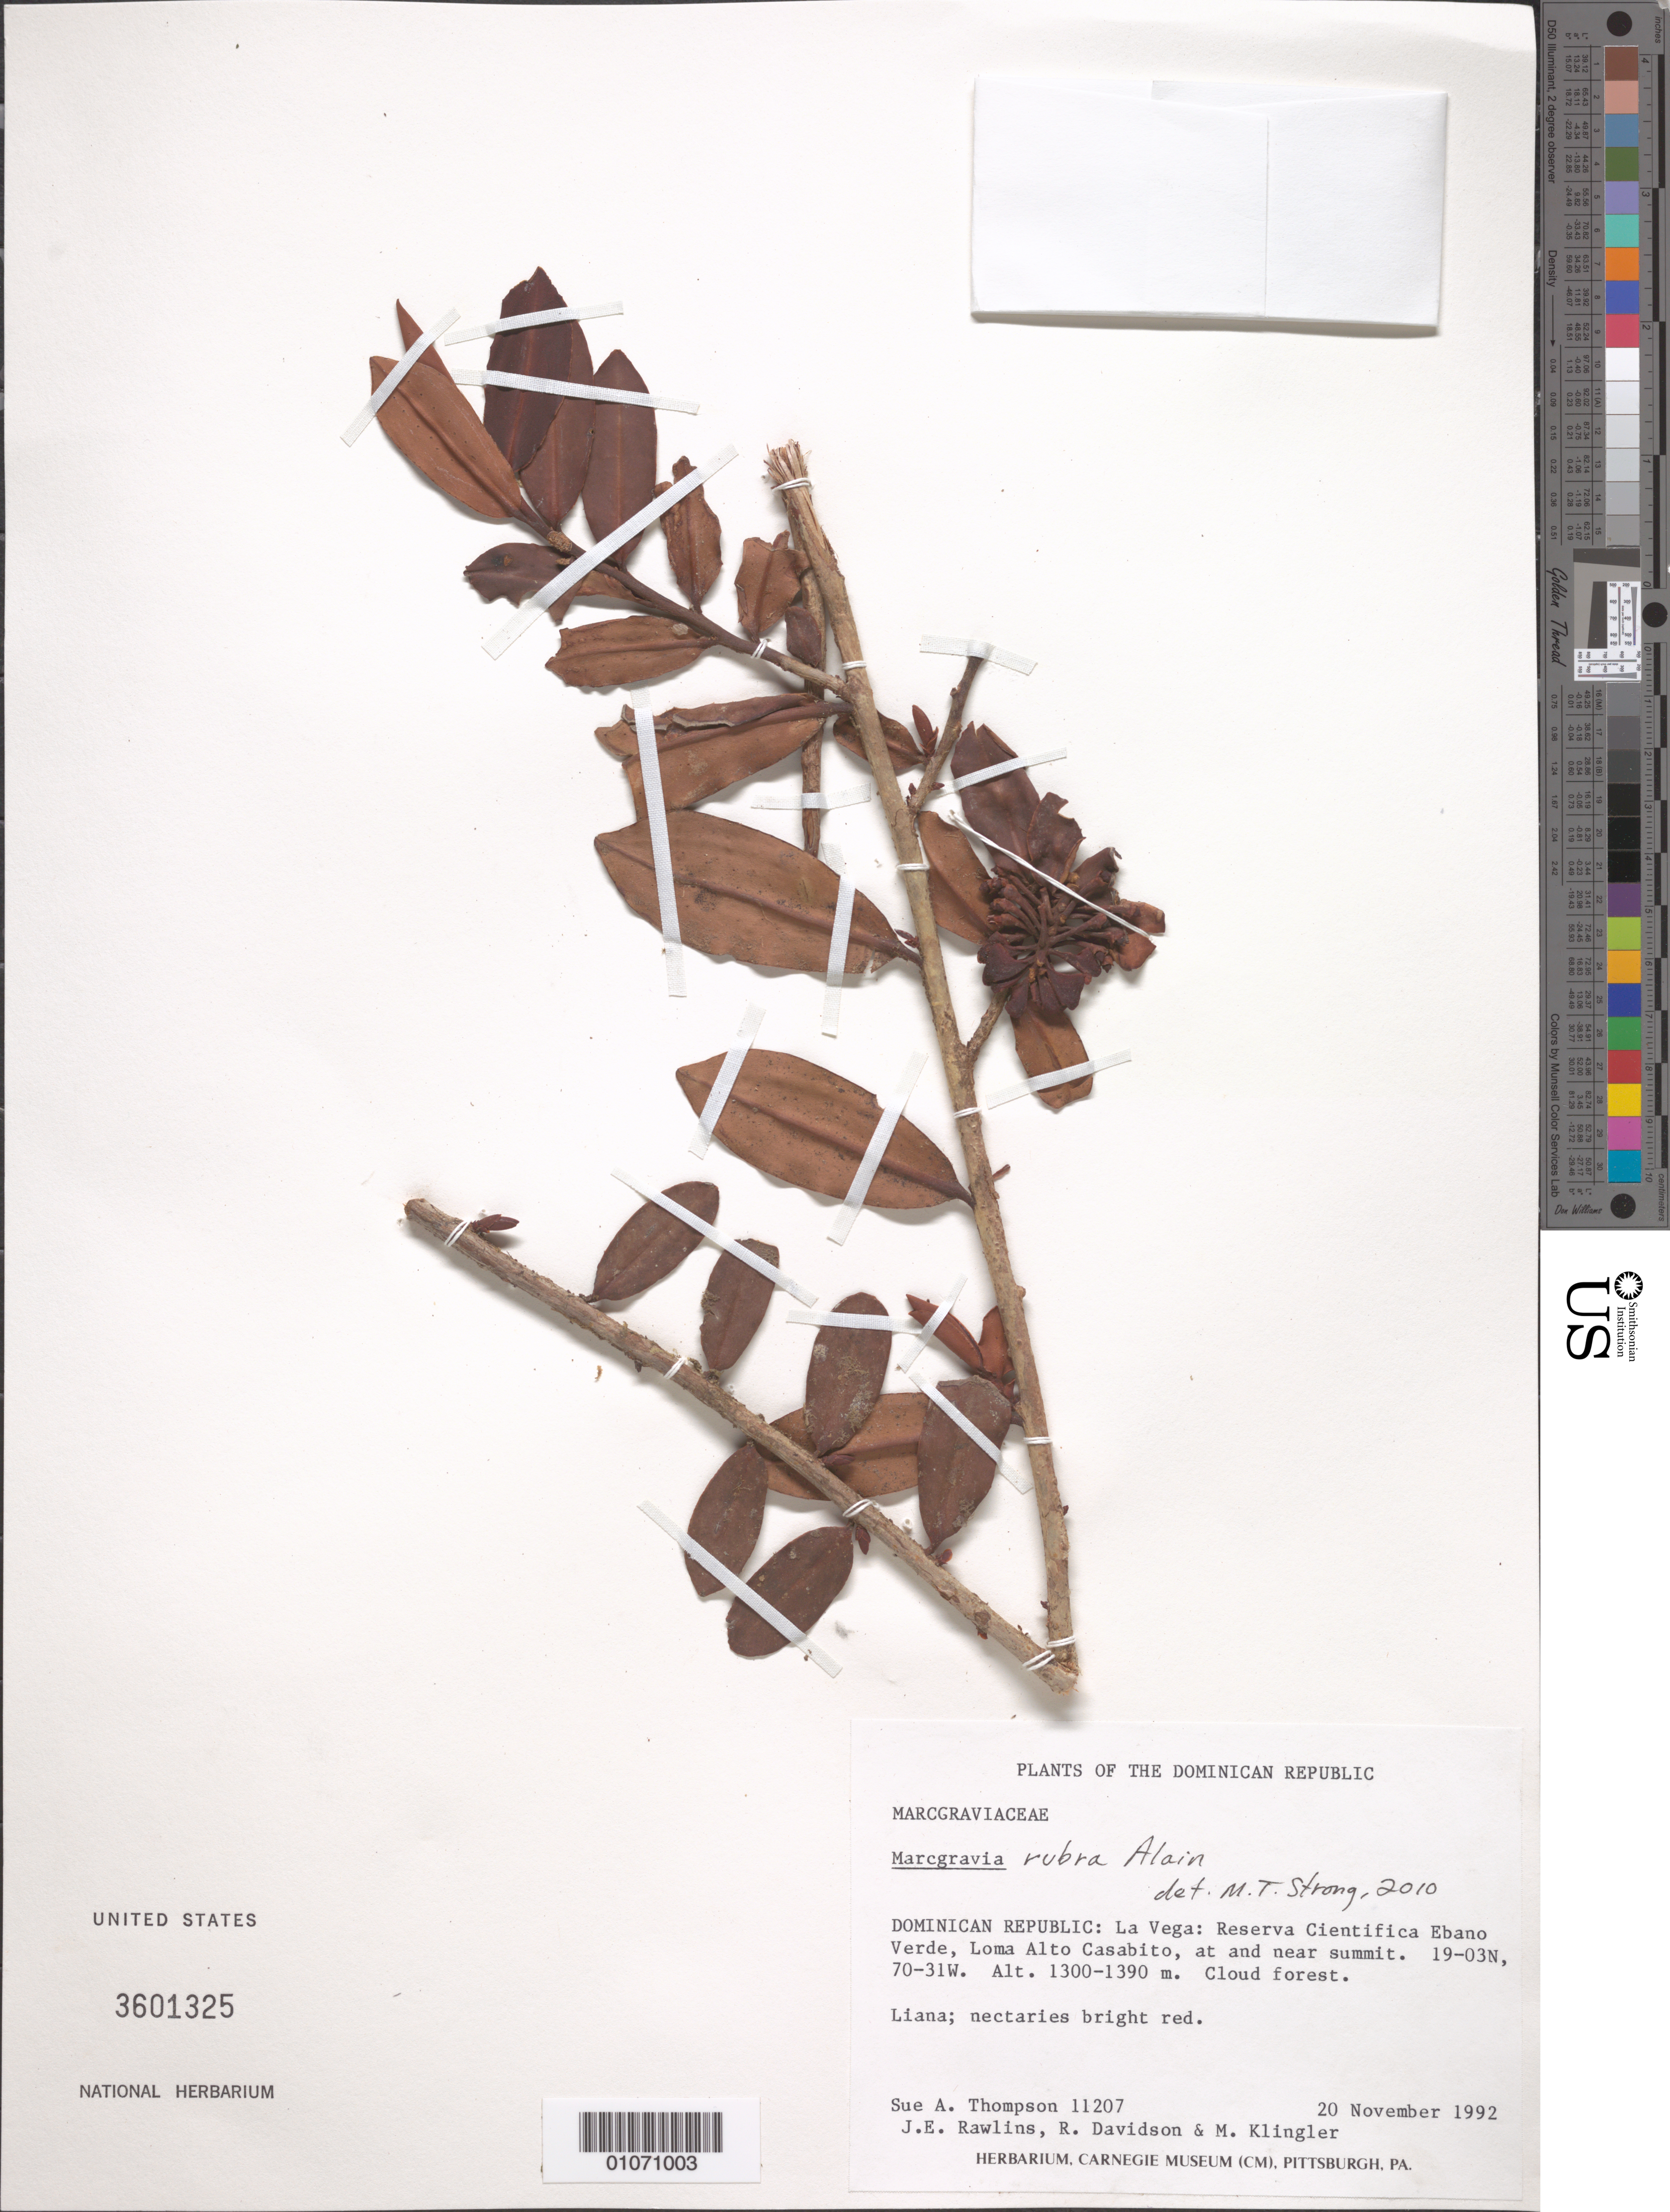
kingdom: Plantae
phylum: Tracheophyta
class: Magnoliopsida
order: Ericales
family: Marcgraviaceae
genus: Marcgravia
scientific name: Marcgravia rubra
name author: Alain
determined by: Strong, M. T., (US), Smithsonian Institution - National Museum of Natural History (UNITED STATES)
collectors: S. A. Thompson, J. Rawlins, R. Davidson & M. Klingler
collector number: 11207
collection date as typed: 20 Nov 1992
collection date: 1992-11-20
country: Dominican Republic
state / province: La Vega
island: Hispaniola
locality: Reserva Cientifica Ebano Verde, Loma Alto Casabito, at and near summit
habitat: Cloud forest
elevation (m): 1300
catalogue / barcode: US 3601325